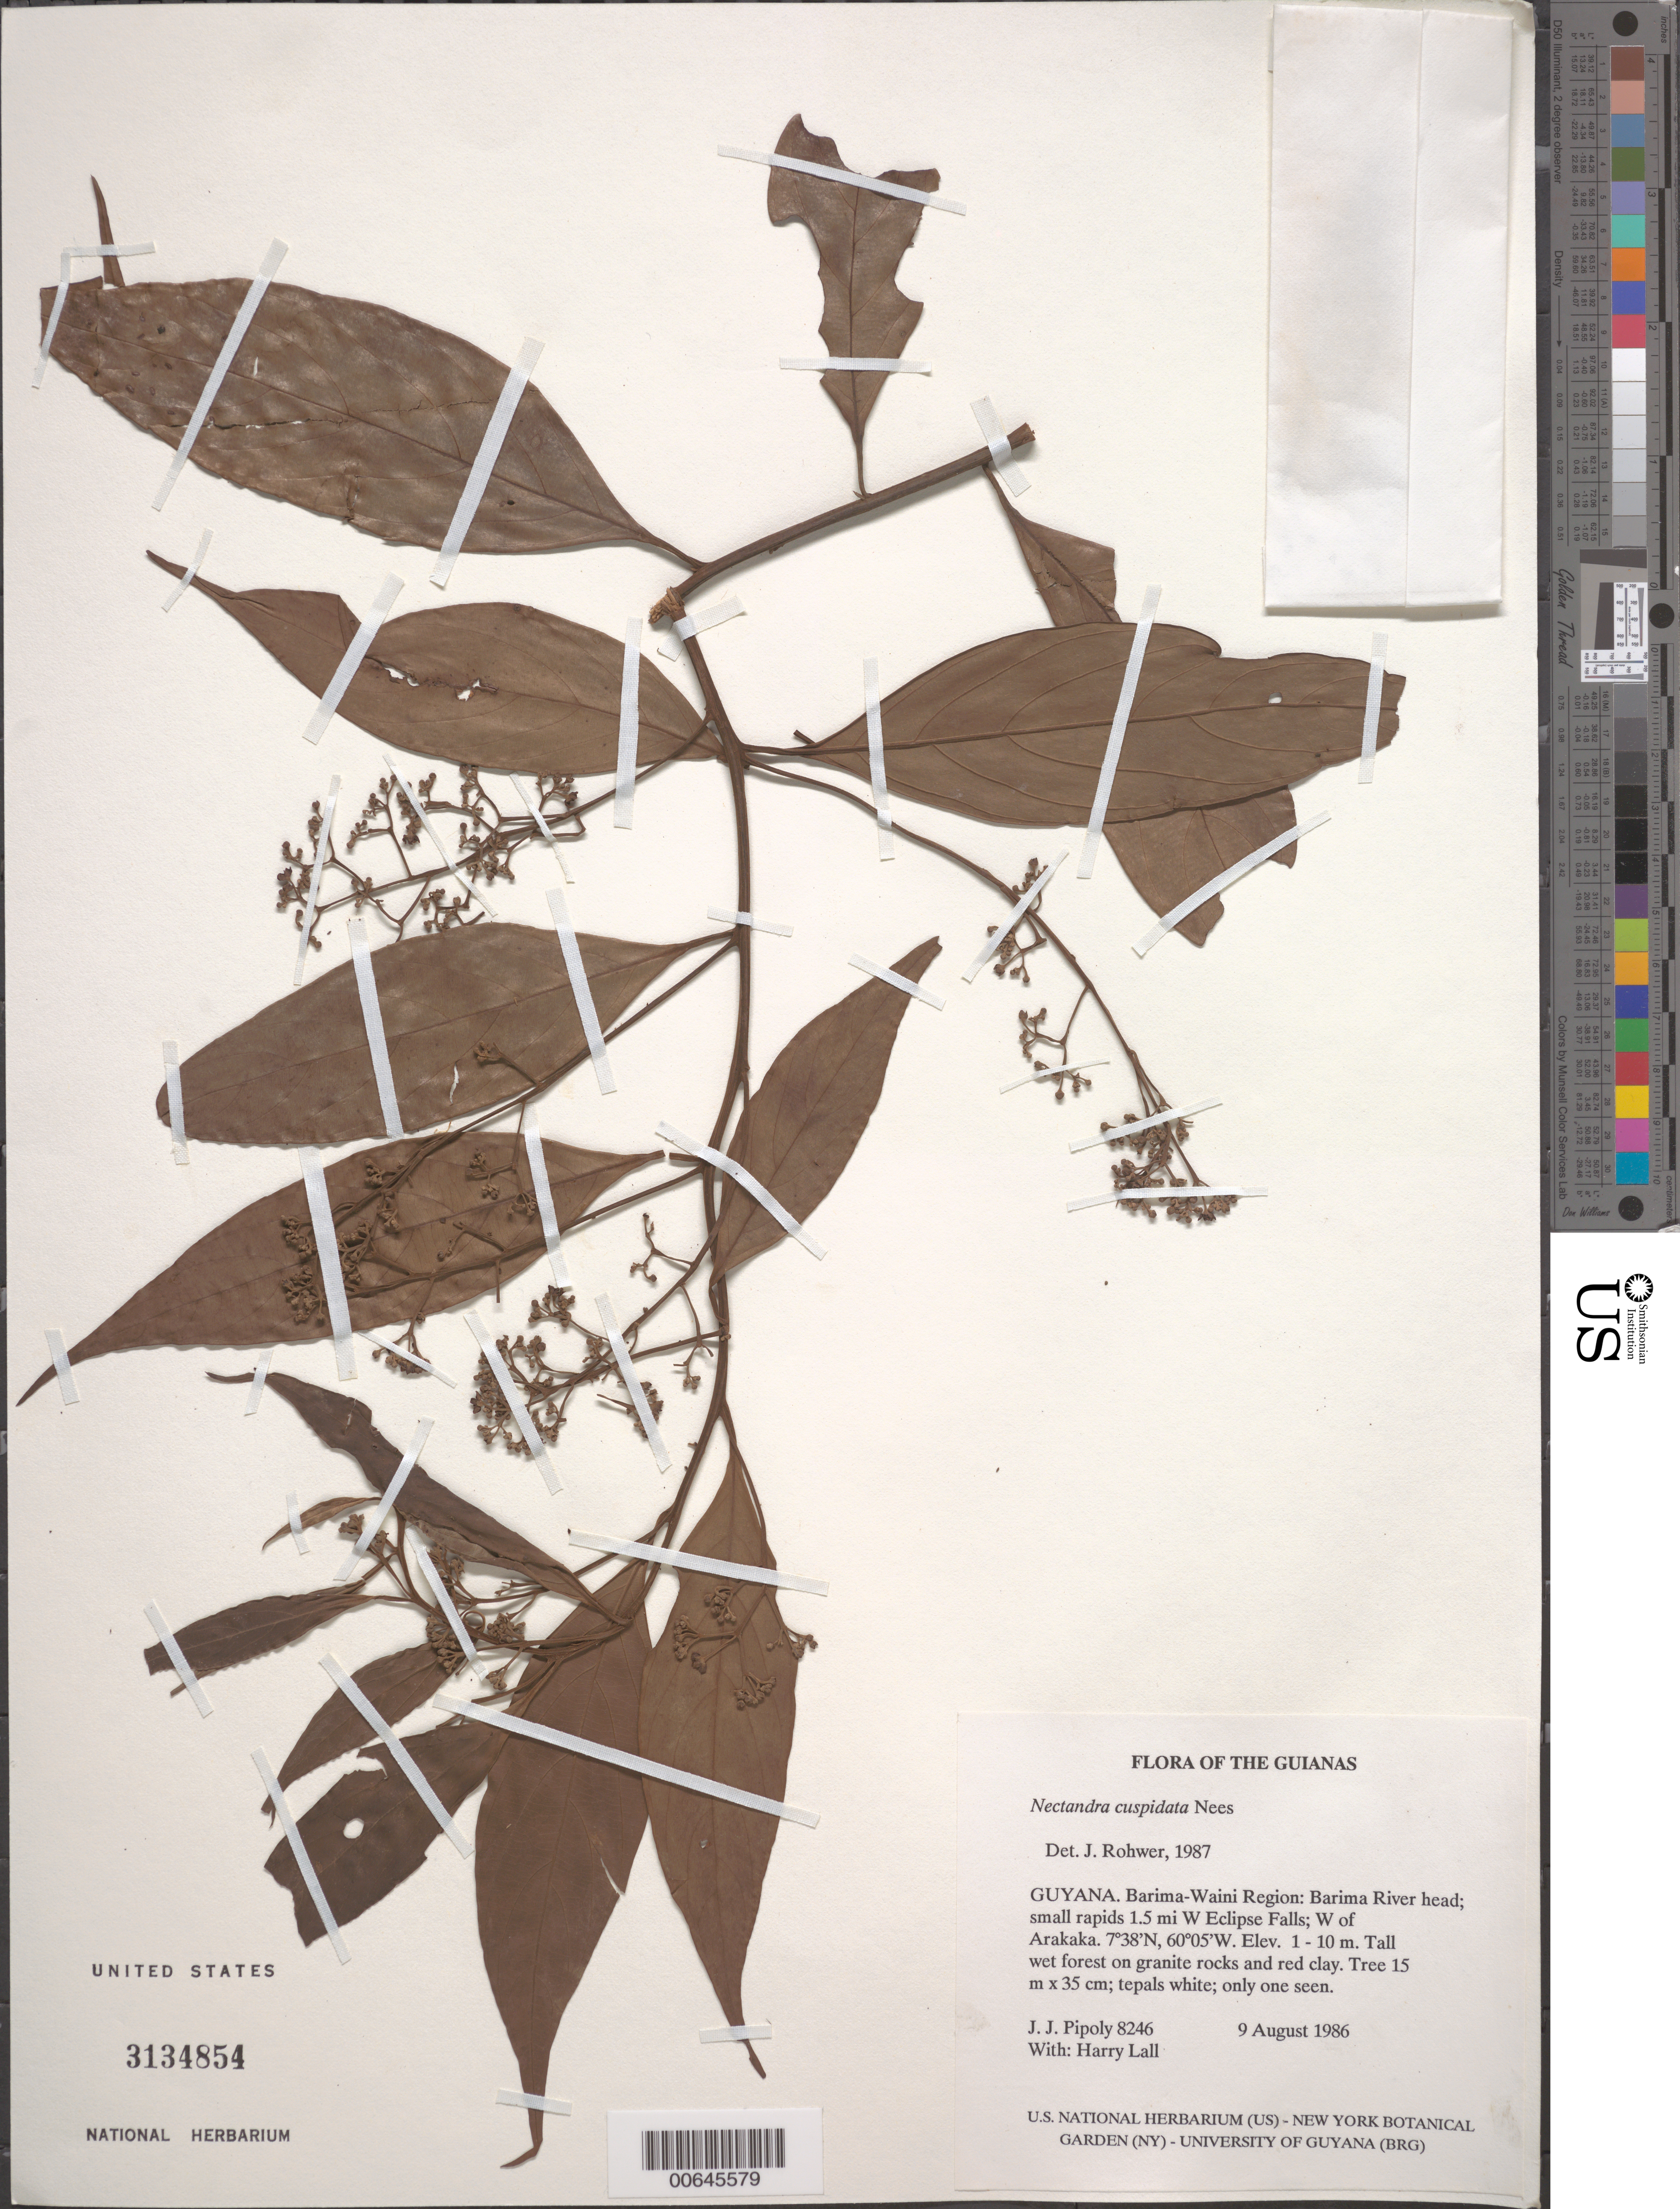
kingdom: Plantae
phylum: Tracheophyta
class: Magnoliopsida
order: Laurales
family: Lauraceae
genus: Nectandra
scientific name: Nectandra cuspidata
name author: Nees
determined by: Rohwer, J. G.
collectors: J. J. Pipoly & H. Lall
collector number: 8246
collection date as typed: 9 August 1986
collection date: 1986-08-09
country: Guyana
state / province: Barima-Waini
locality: Barima River head; small rapids 1.5 mi W Eclipse Falls; W of Arakaka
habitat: Tall wet forest on granite rocks and red clay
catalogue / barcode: US 3134854